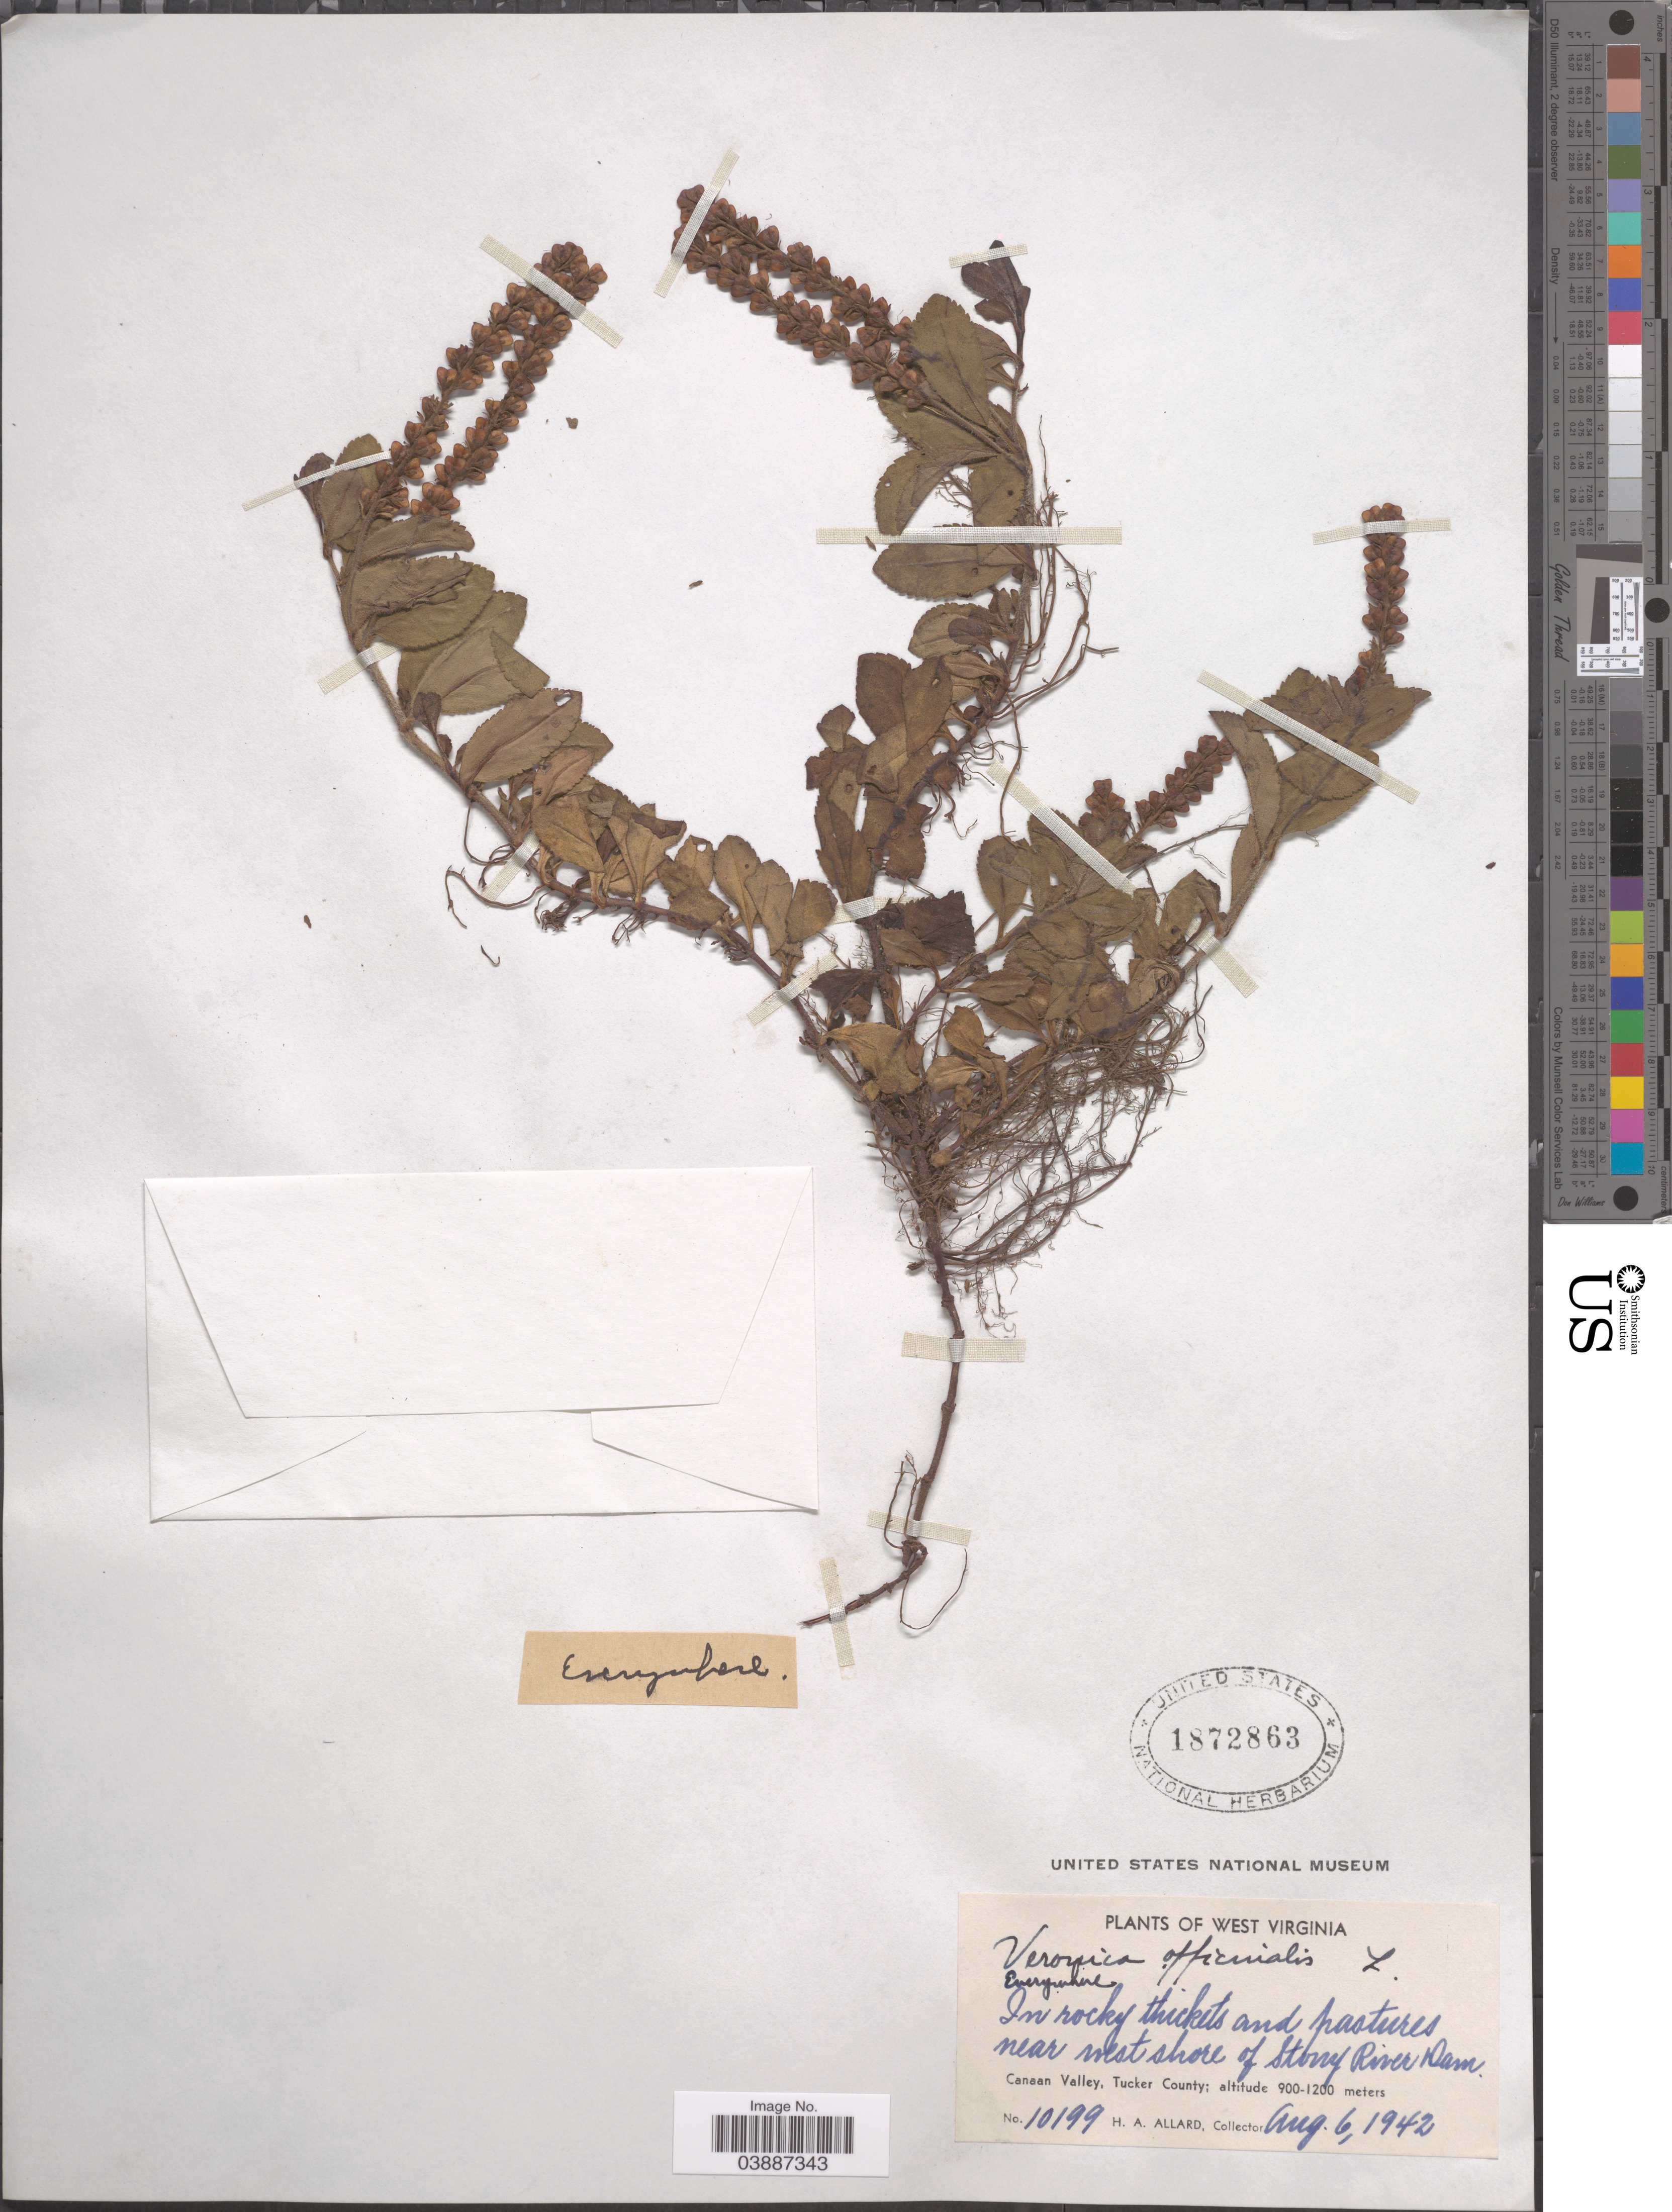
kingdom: Plantae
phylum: Tracheophyta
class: Magnoliopsida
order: Lamiales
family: Plantaginaceae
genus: Veronica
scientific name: Veronica officinalis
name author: L.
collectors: H. A. Allard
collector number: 10199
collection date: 1942-08-06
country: United States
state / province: West Virginia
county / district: Tucker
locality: Near west shore of Stony River Dam. Canaan Valley, Tucker County.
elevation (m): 900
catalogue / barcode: US 1872863